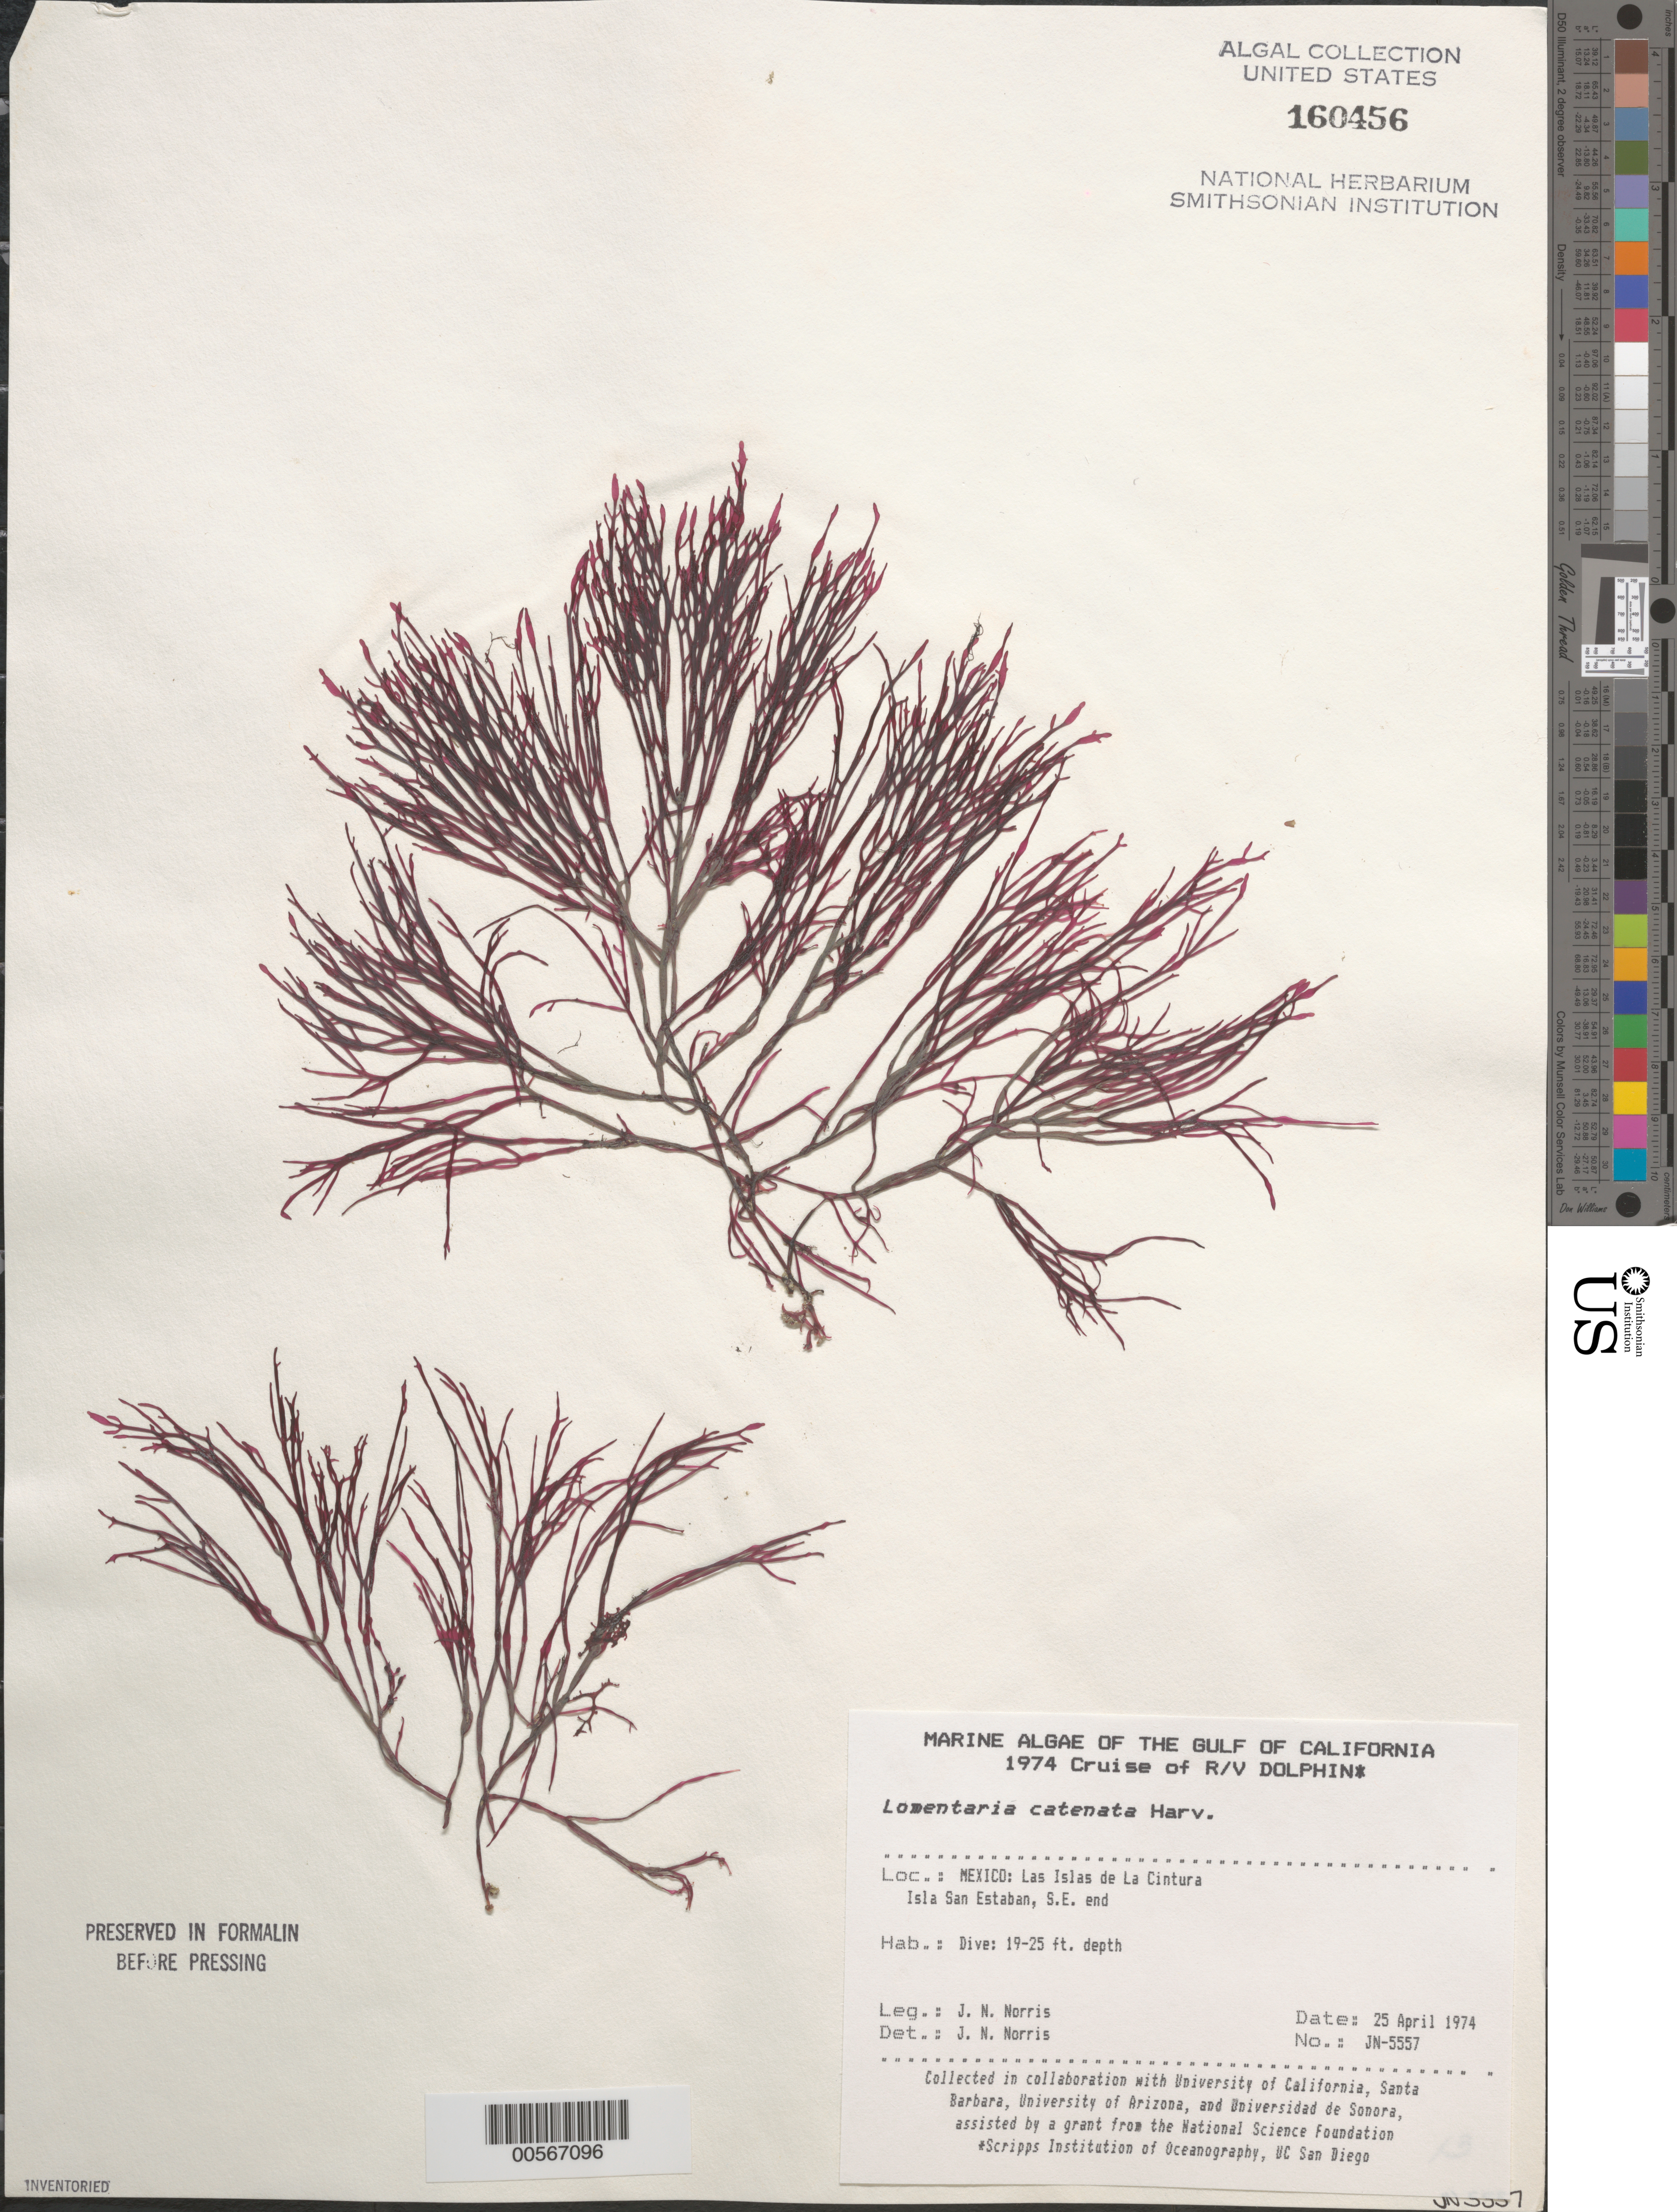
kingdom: Plantae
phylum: Rhodophyta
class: Florideophyceae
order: Rhodymeniales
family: Lomentariaceae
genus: Fushitsunagia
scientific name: Fushitsunagia catenata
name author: (Harv.) Filloramo & G.W. Saunders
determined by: Algae name updating Project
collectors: J. N. Norris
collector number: JN-5557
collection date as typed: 25 Apr 1974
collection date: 1974-04-25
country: Mexico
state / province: Baja California Norte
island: Isla San Esteban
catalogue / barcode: US 160456